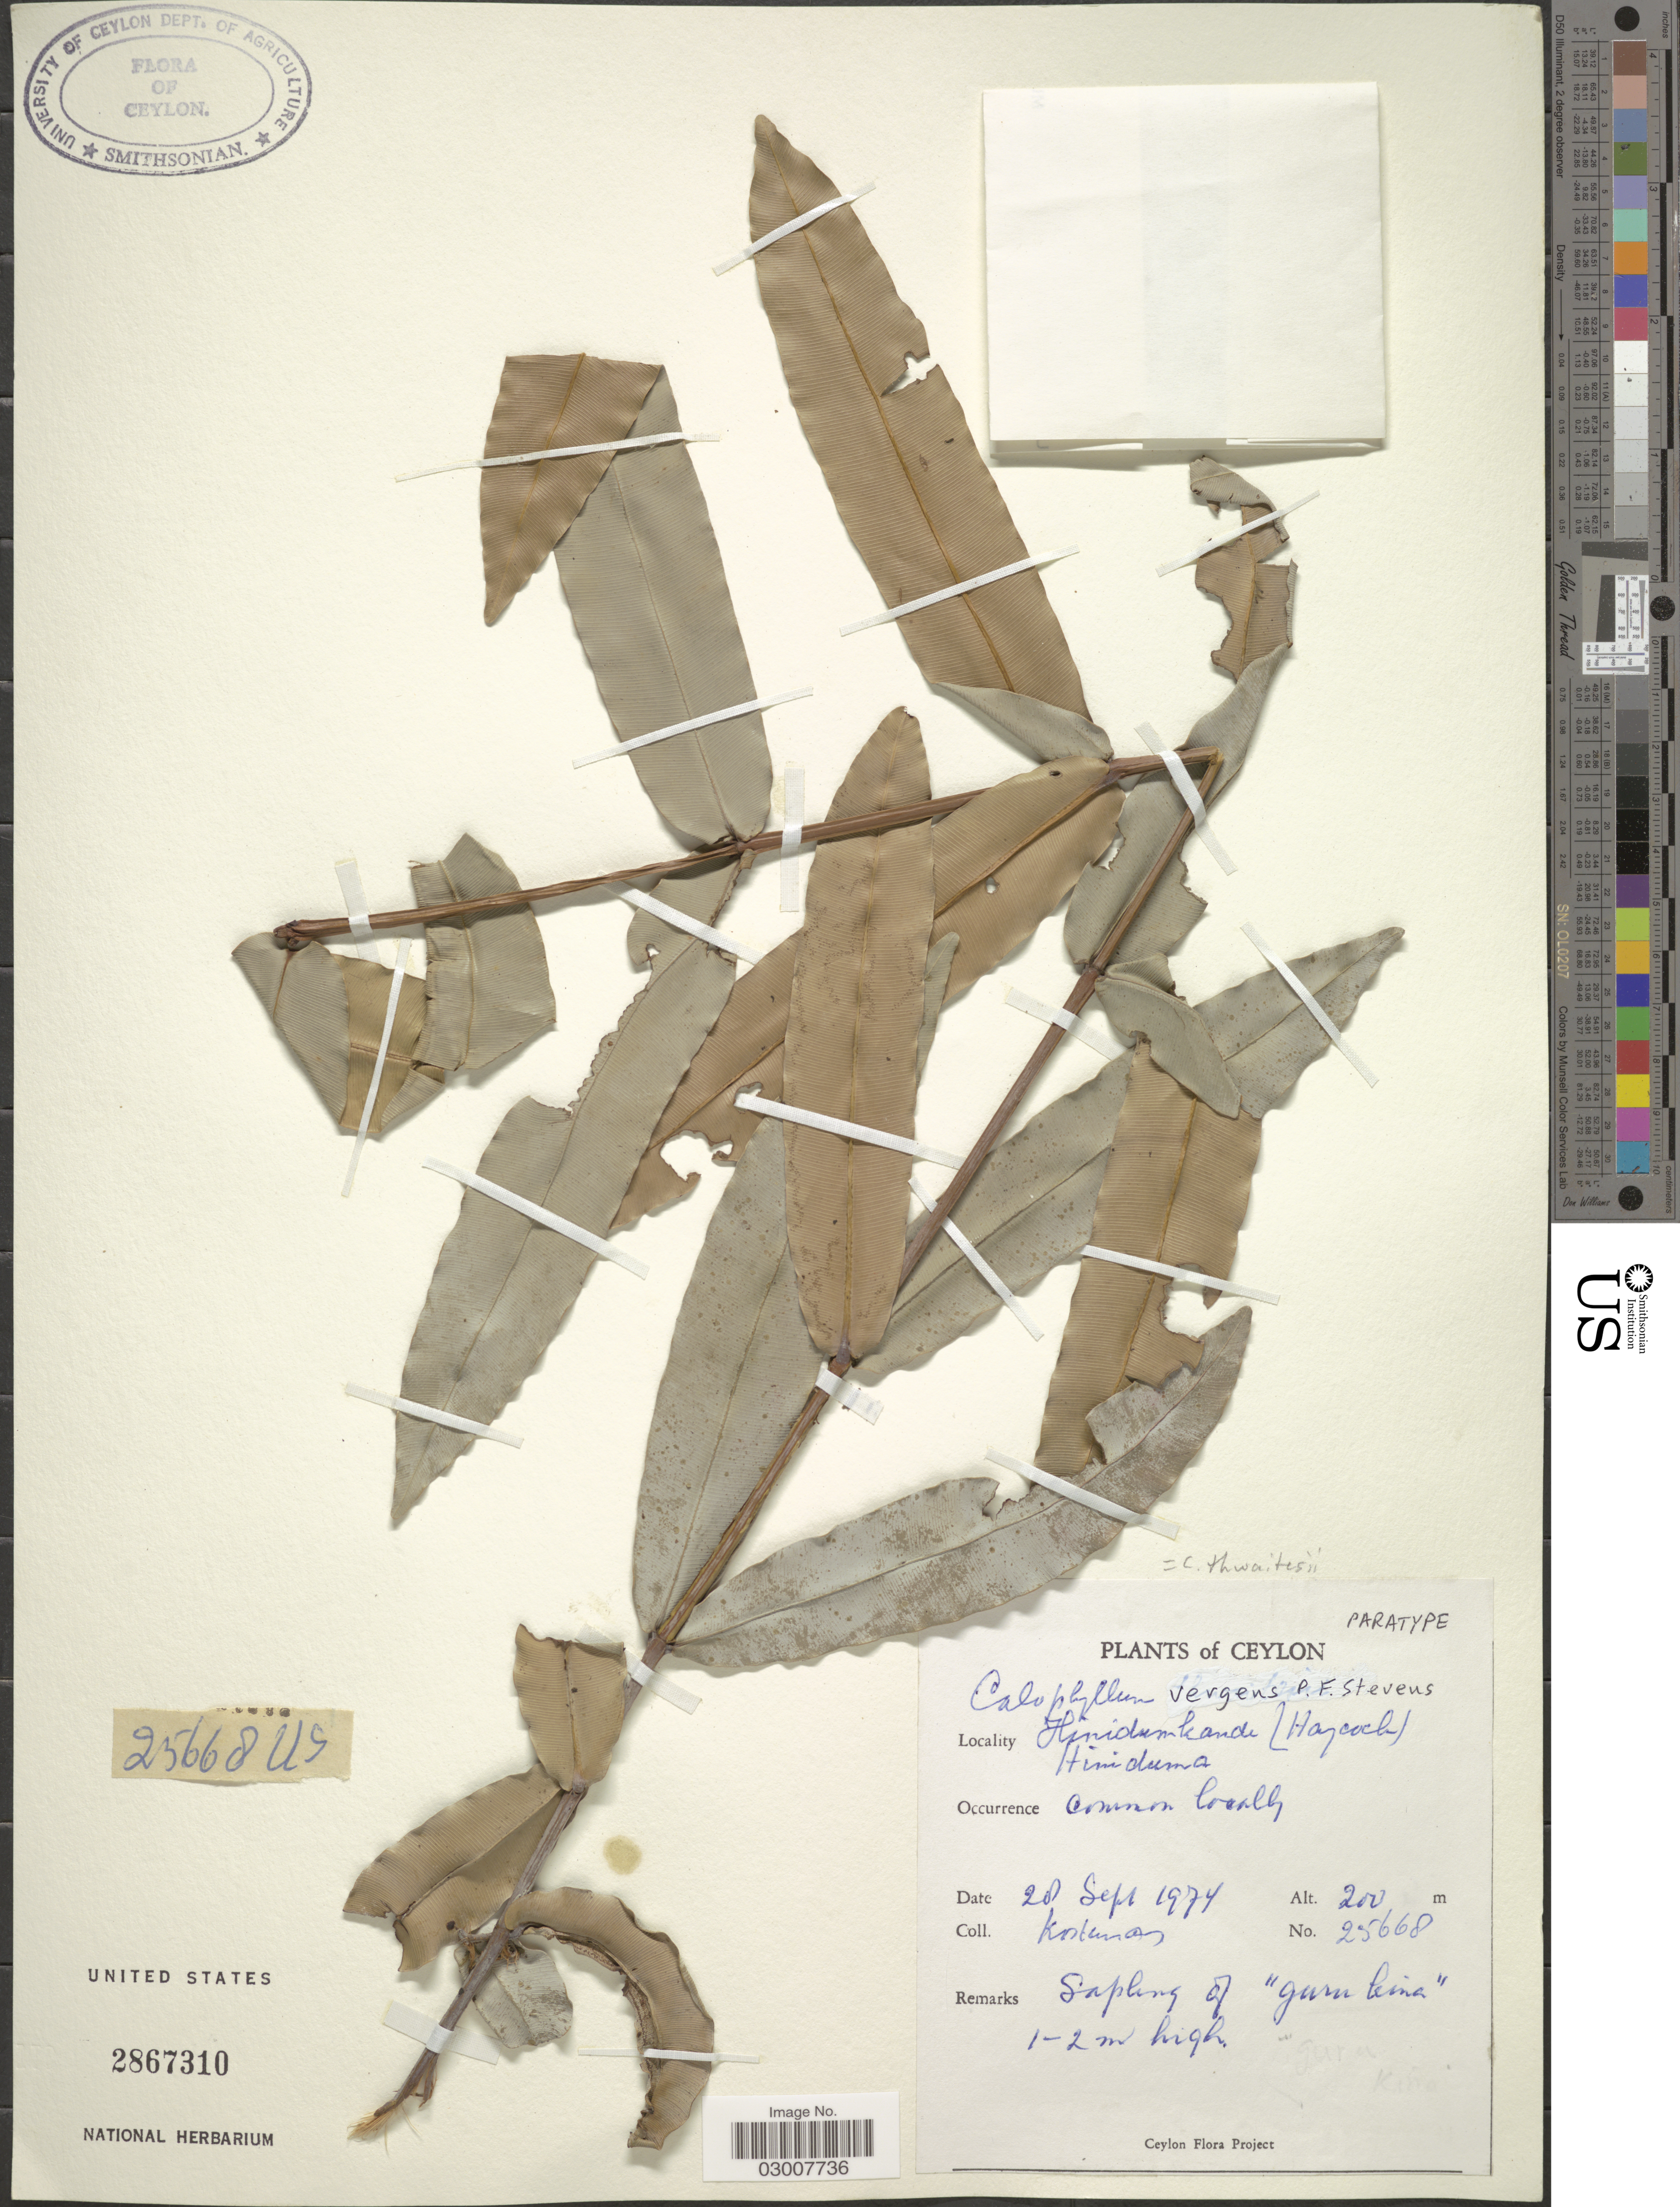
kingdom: Plantae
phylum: Tracheophyta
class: Magnoliopsida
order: Malpighiales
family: Calophyllaceae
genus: Calophyllum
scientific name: Calophyllum thwaitesii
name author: Planch. & Triana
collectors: Kostermans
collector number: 25668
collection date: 1974-09-28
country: Sri Lanka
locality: Ceylon. Hinidumkande (Haycock) Hiniduma.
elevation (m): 200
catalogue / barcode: US 2867310